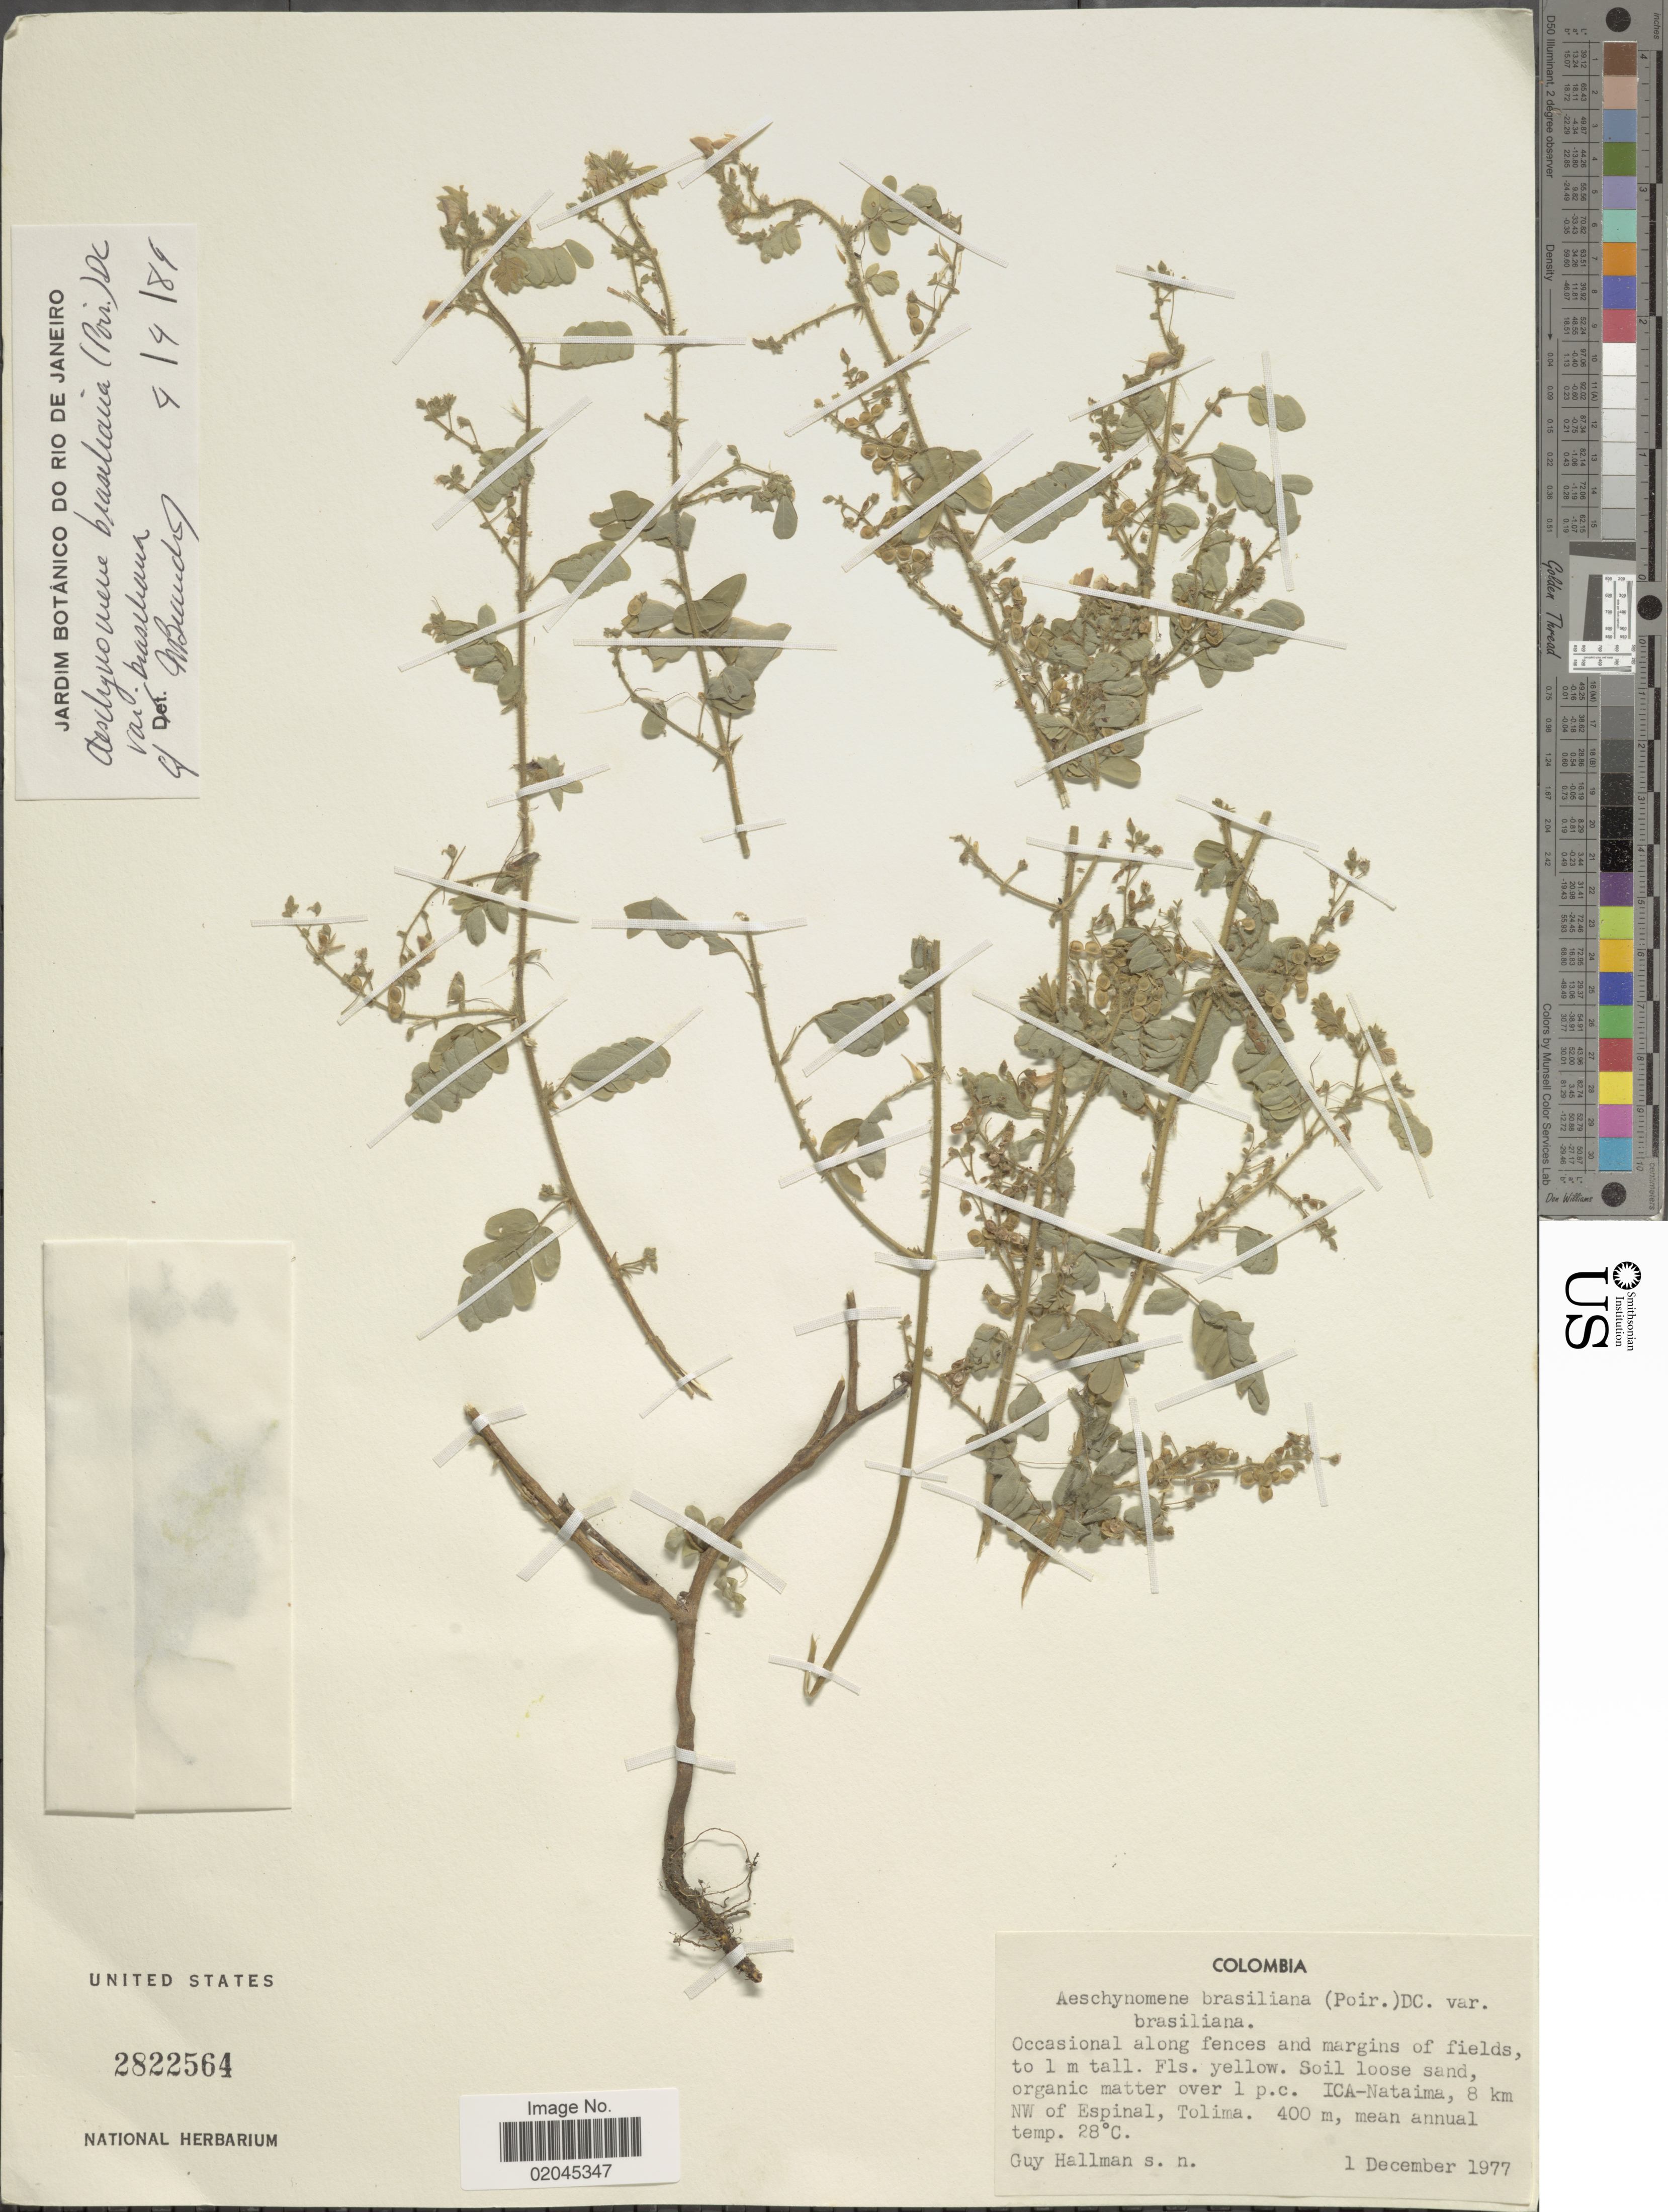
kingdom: Plantae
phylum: Tracheophyta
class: Magnoliopsida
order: Fabales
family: Fabaceae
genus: Aeschynomene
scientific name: Aeschynomene brasiliana var. brasiliana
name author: (Poir.) DC.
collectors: G. Hallman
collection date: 1977-12-01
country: Colombia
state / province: Tolima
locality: ICA-Nataima, 8 km NW of Espinal, Tolima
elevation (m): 400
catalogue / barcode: US 2822564